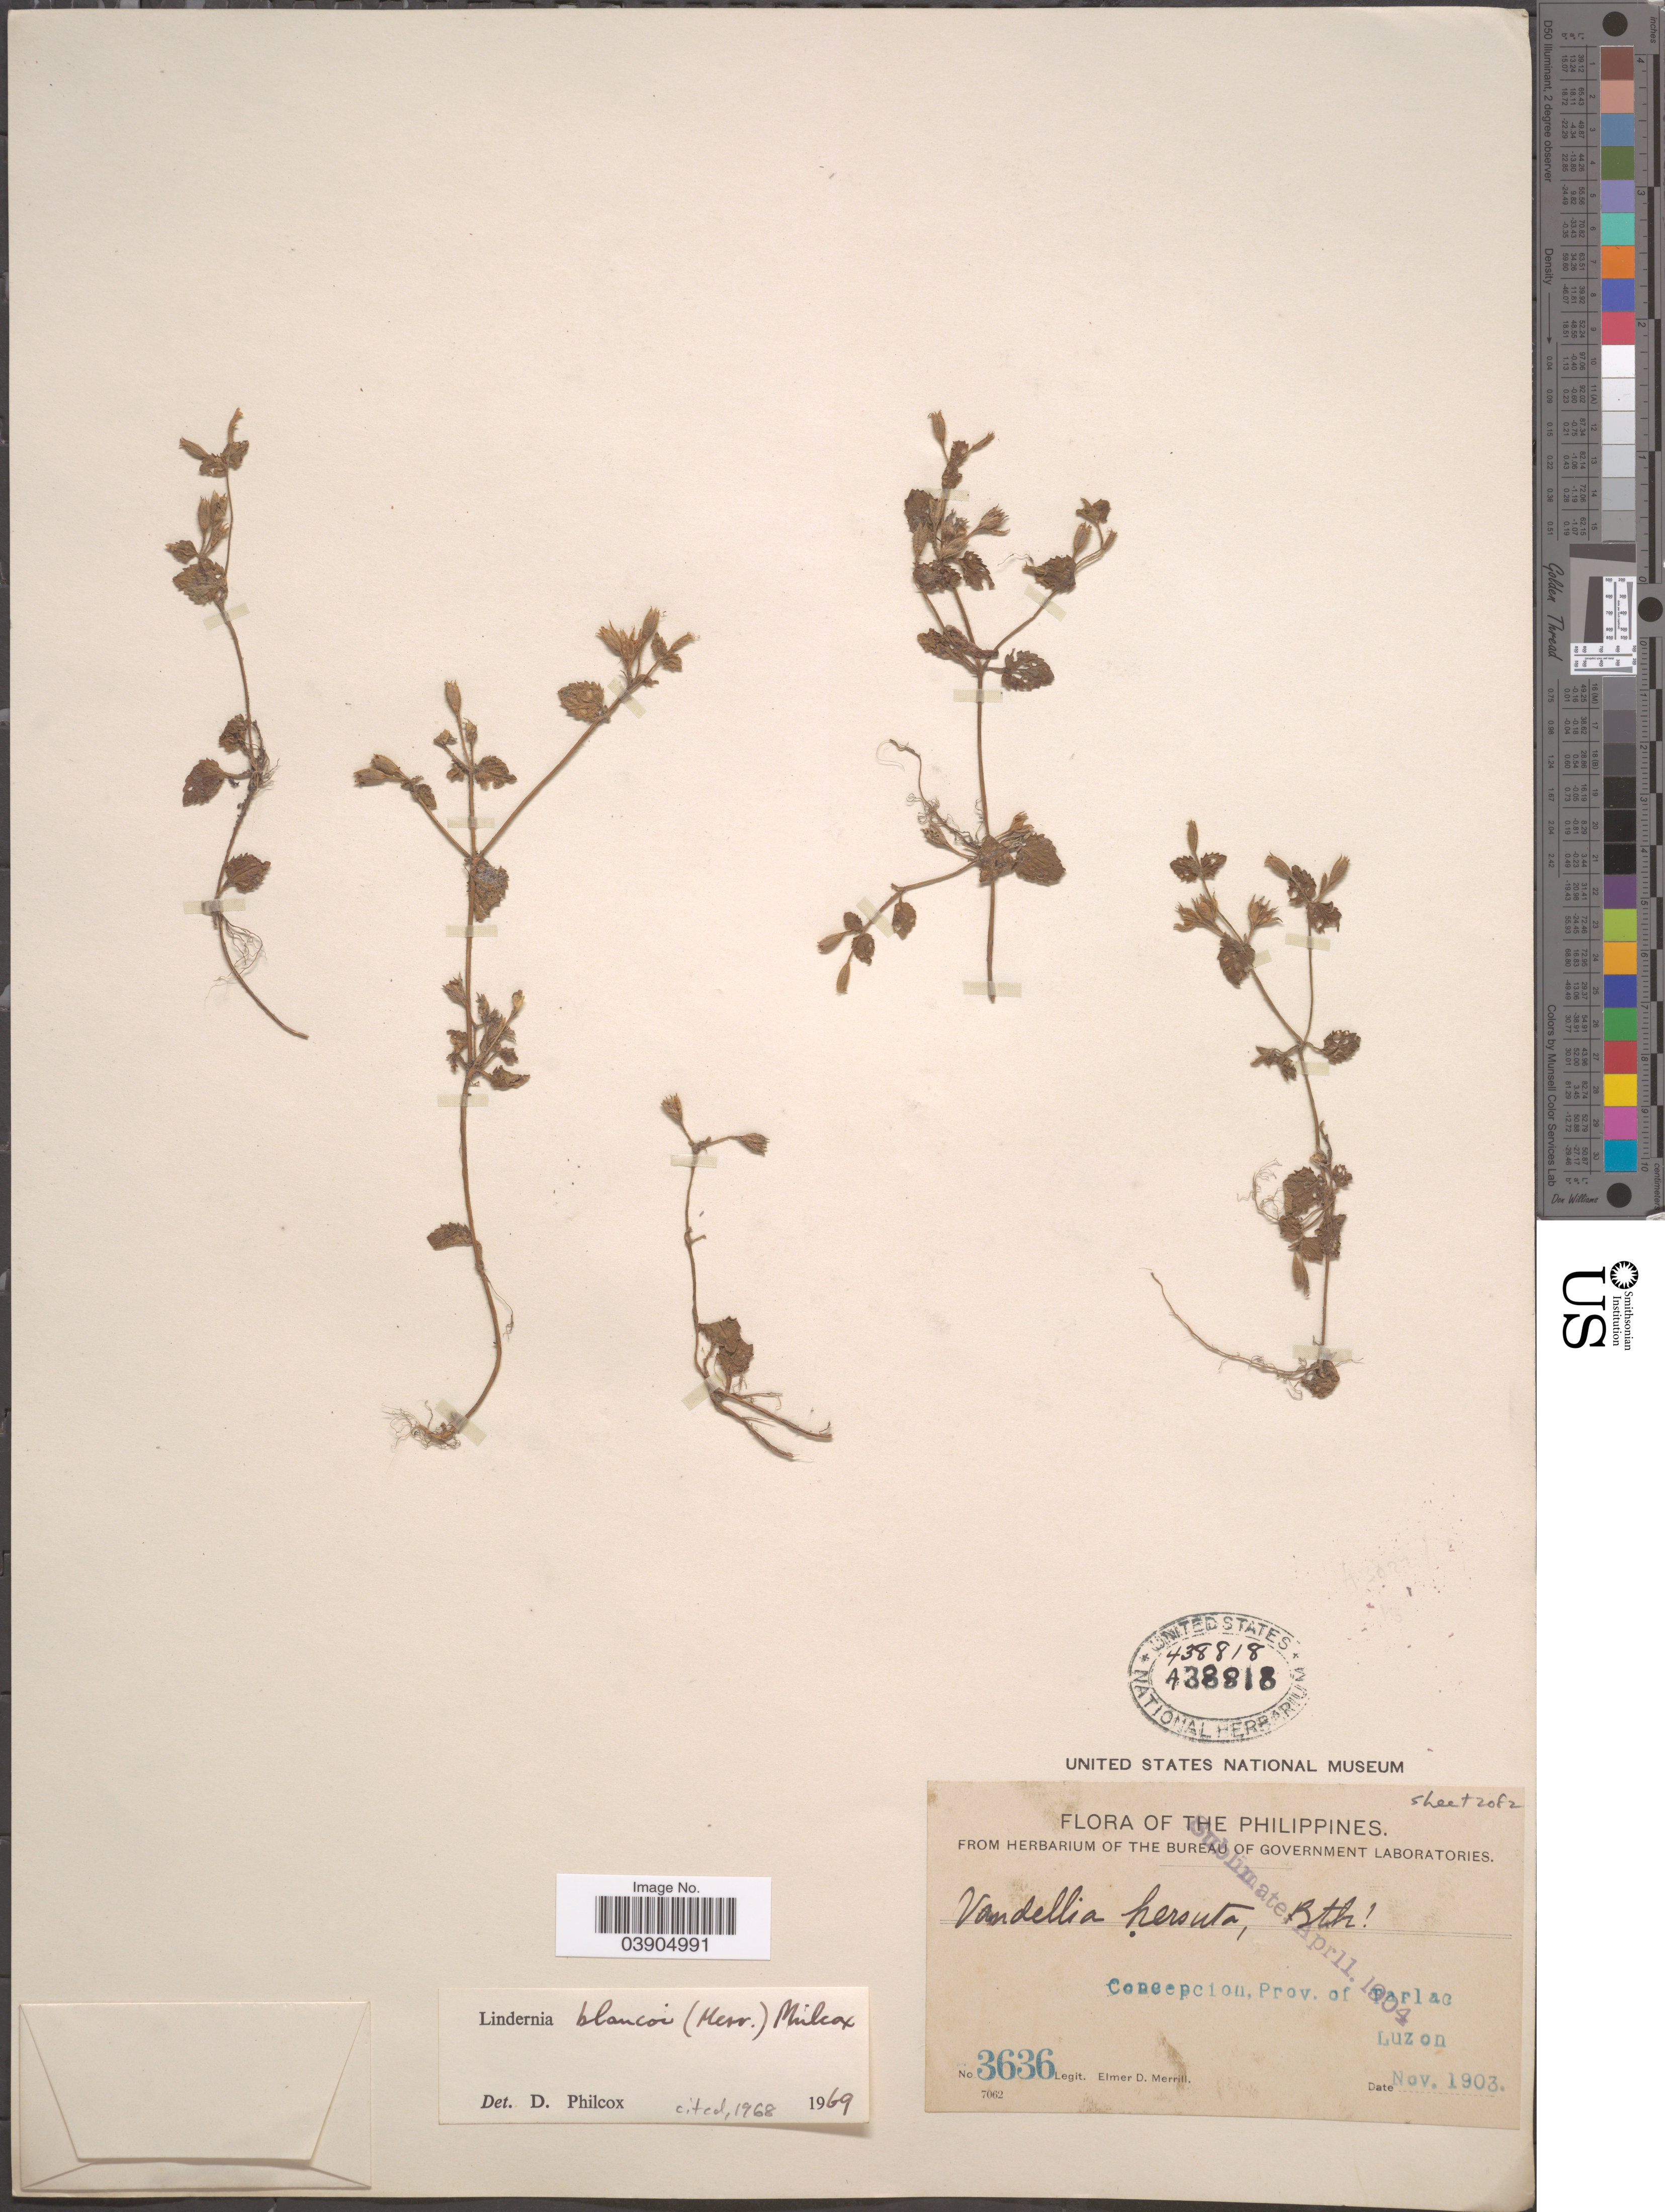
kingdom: Plantae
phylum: Tracheophyta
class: Magnoliopsida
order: Lamiales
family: Linderniaceae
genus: Lindernia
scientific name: Lindernia blancoi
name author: (Merr.) Philcox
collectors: E. D. Merrill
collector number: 3636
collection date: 1903-11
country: Philippines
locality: Concepcion, Prov. of Tarlac, Luzon.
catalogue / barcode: US 438818